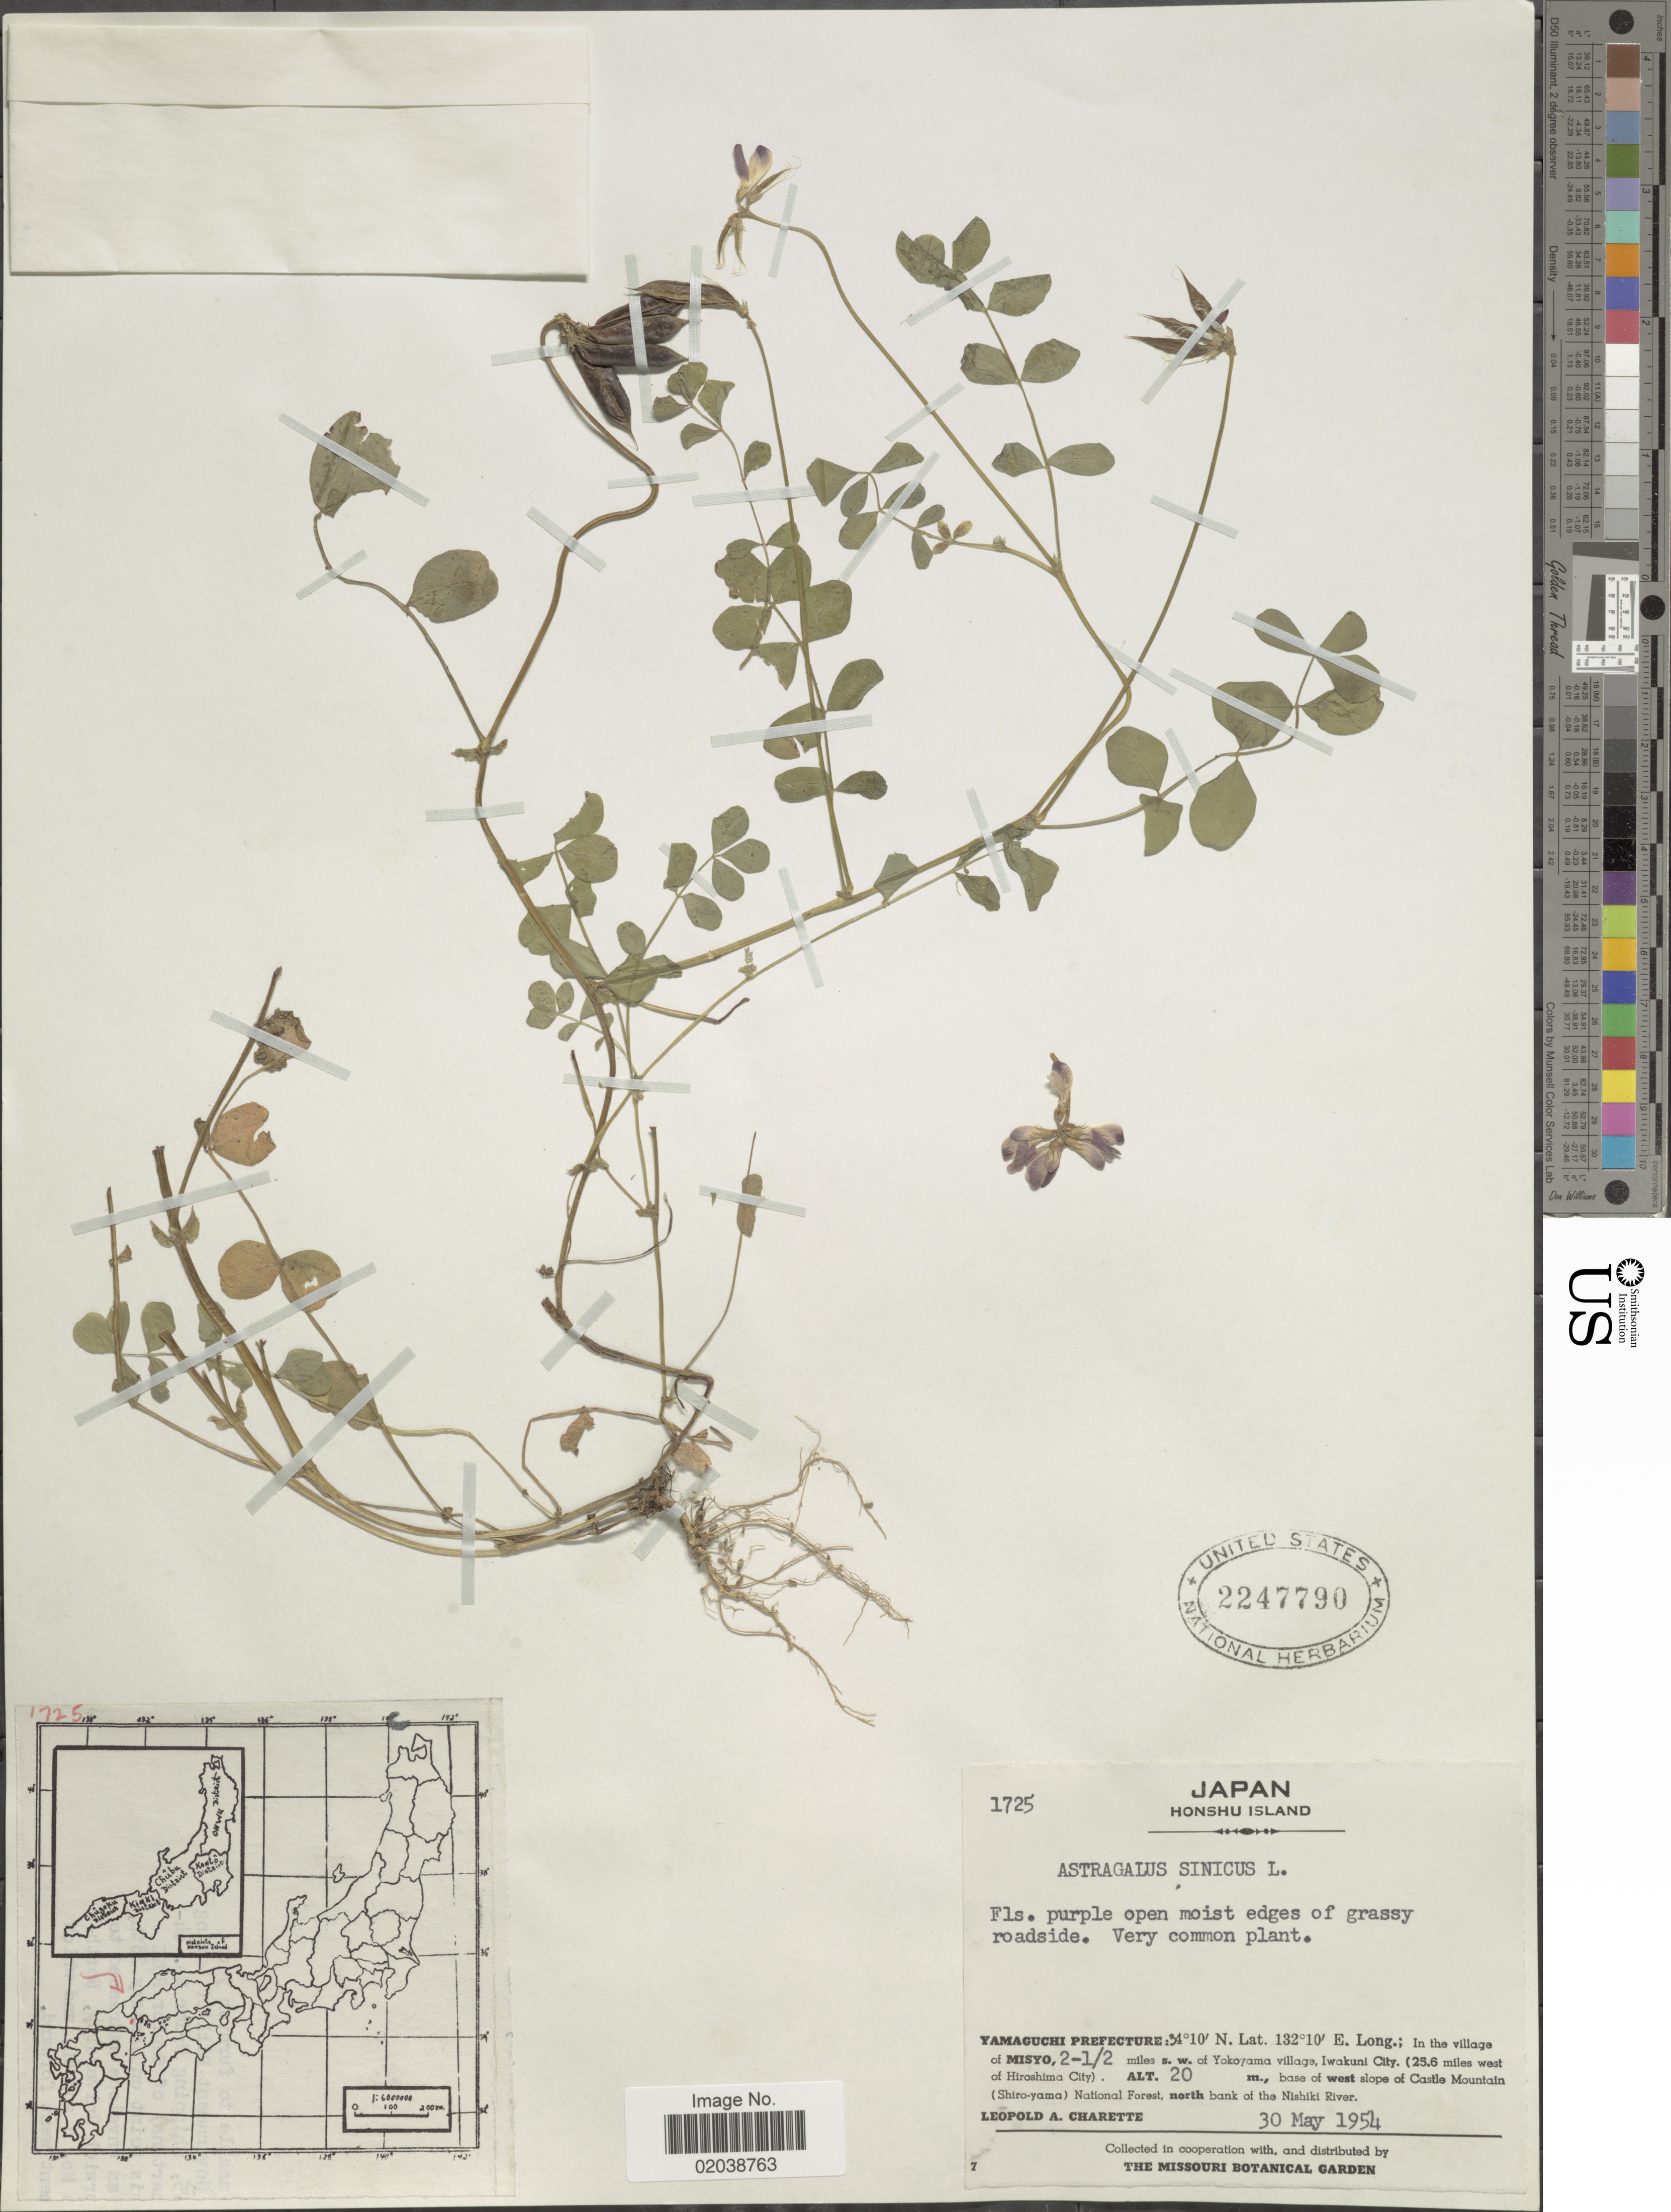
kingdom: Plantae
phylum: Tracheophyta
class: Magnoliopsida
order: Fabales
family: Fabaceae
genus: Astragalus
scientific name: Astragalus sinicus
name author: L.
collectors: L. A. Charette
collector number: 1725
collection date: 1954-05-30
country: Japan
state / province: Yamaguti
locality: Honshu Island, Yamaguchi Prefecture; In the village of Misyo, 2-½ miles s.w. of Yokoyama village, Iwakuni City. )25.6 miles west of Hiroshima City) National Forest, north bank of the Nishiki River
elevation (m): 20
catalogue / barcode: US 2247790